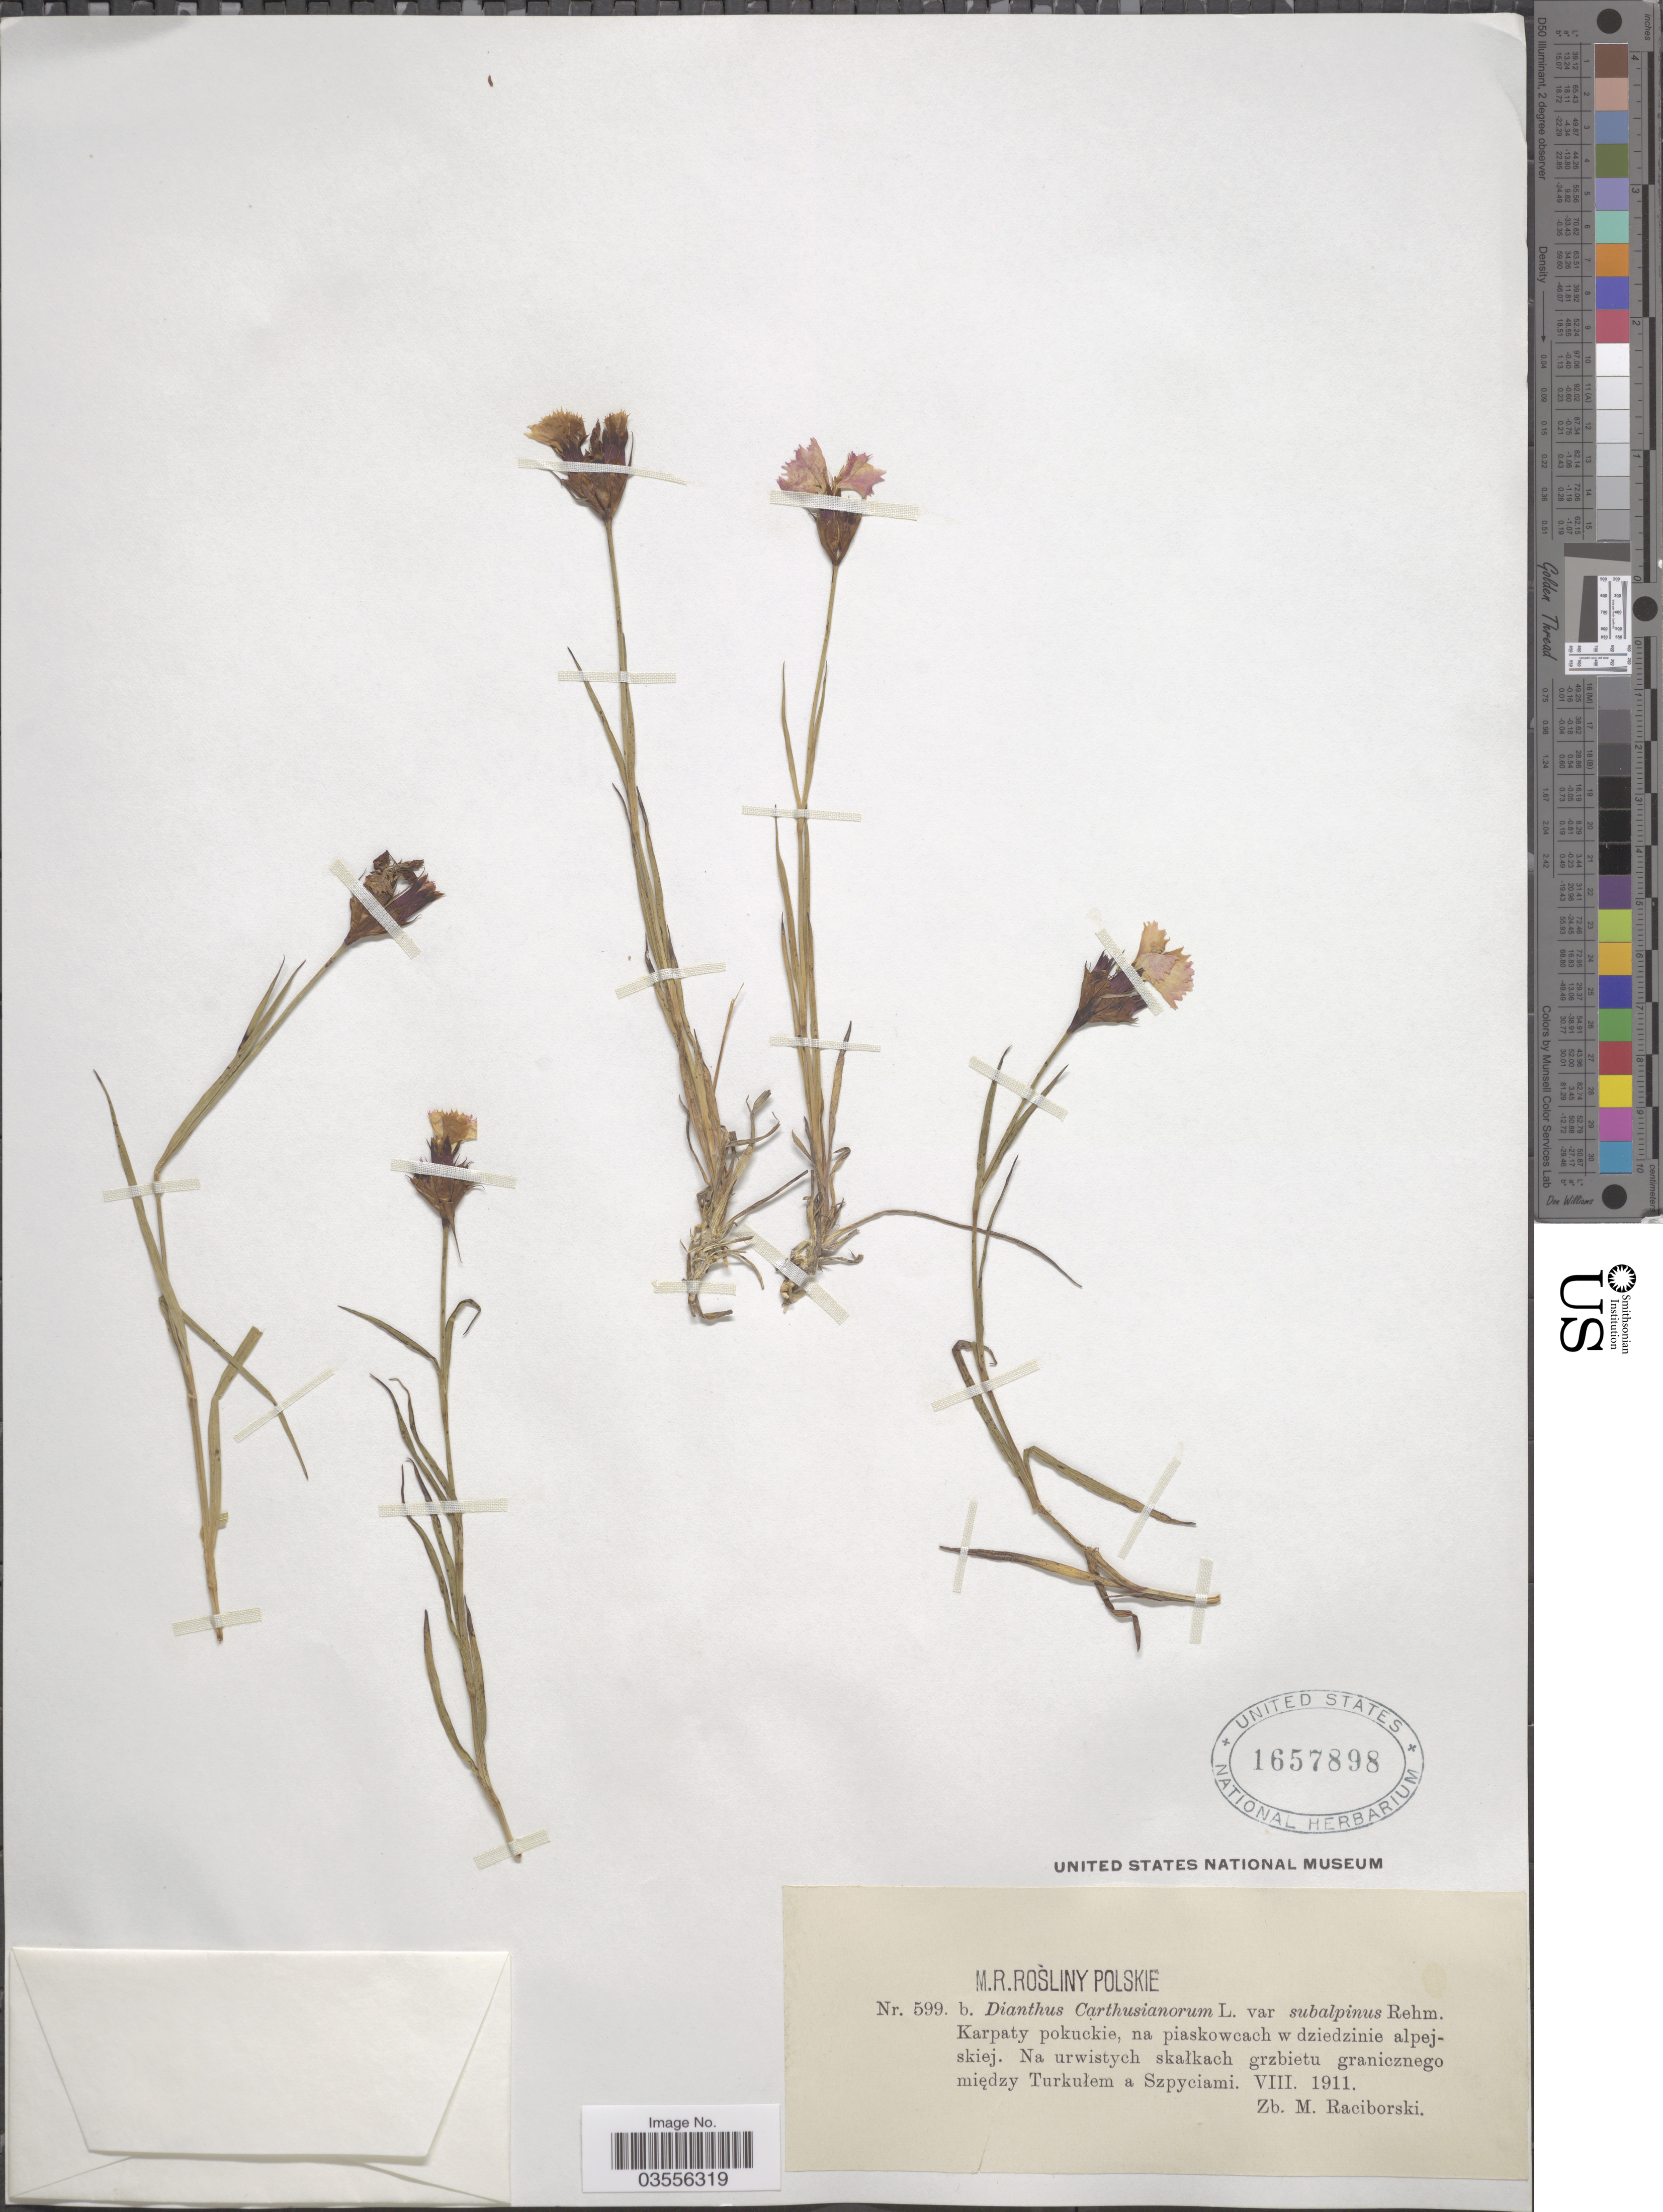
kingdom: Plantae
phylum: Tracheophyta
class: Magnoliopsida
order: Caryophyllales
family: Caryophyllaceae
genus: Dianthus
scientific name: Dianthus carthusianorum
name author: L.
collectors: Z. Raciborski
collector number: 599b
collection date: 1911-08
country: Ukraine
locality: Karpaty pokuckie, na piaskowcach w dziedzinie alpejskiej. Na urwistych skałkach grzbietu granicznego między Turkułem a Szpyciami.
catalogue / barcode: US 1657898